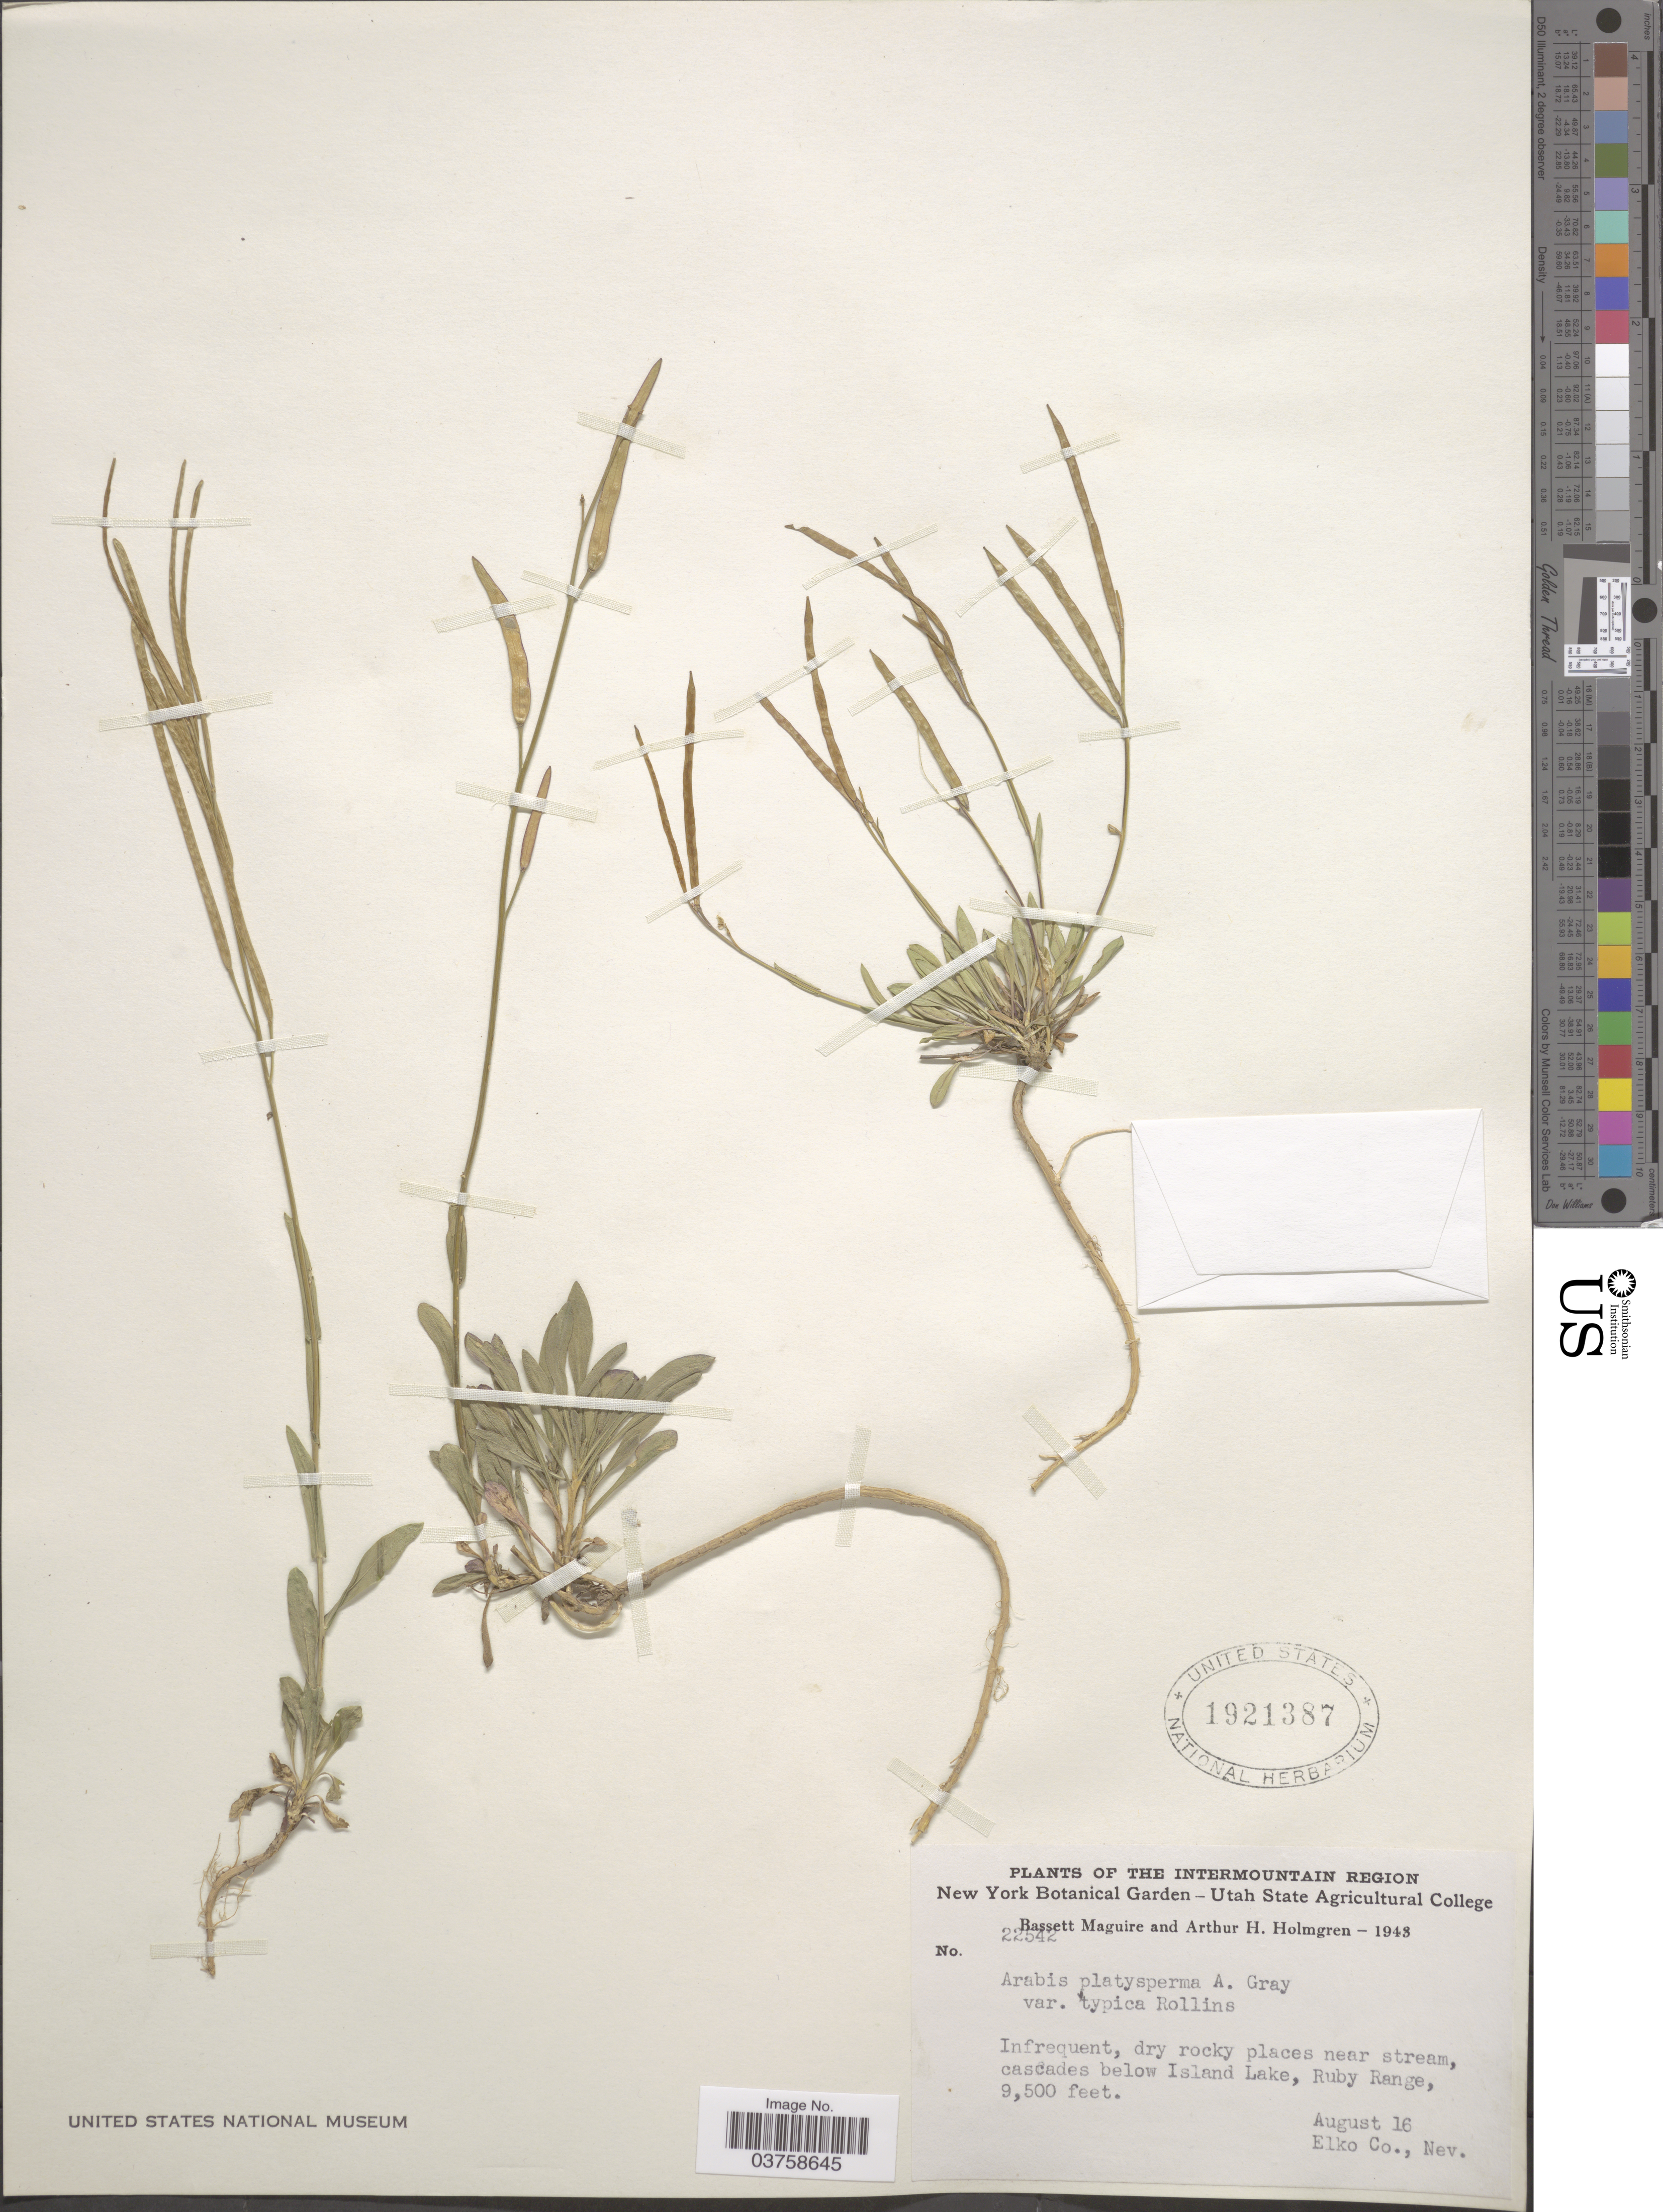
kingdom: Plantae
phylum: Tracheophyta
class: Magnoliopsida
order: Brassicales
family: Brassicaceae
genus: Arabis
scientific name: Arabis platysperma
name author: A. Gray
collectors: B. Maguire & A. H. Holmgren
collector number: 22542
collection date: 1943-08-16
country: United States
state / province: Nevada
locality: The Intermountain Region. Cascades below Island Lake, Ruby Range. Elko Co.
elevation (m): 2896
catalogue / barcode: US 1921387